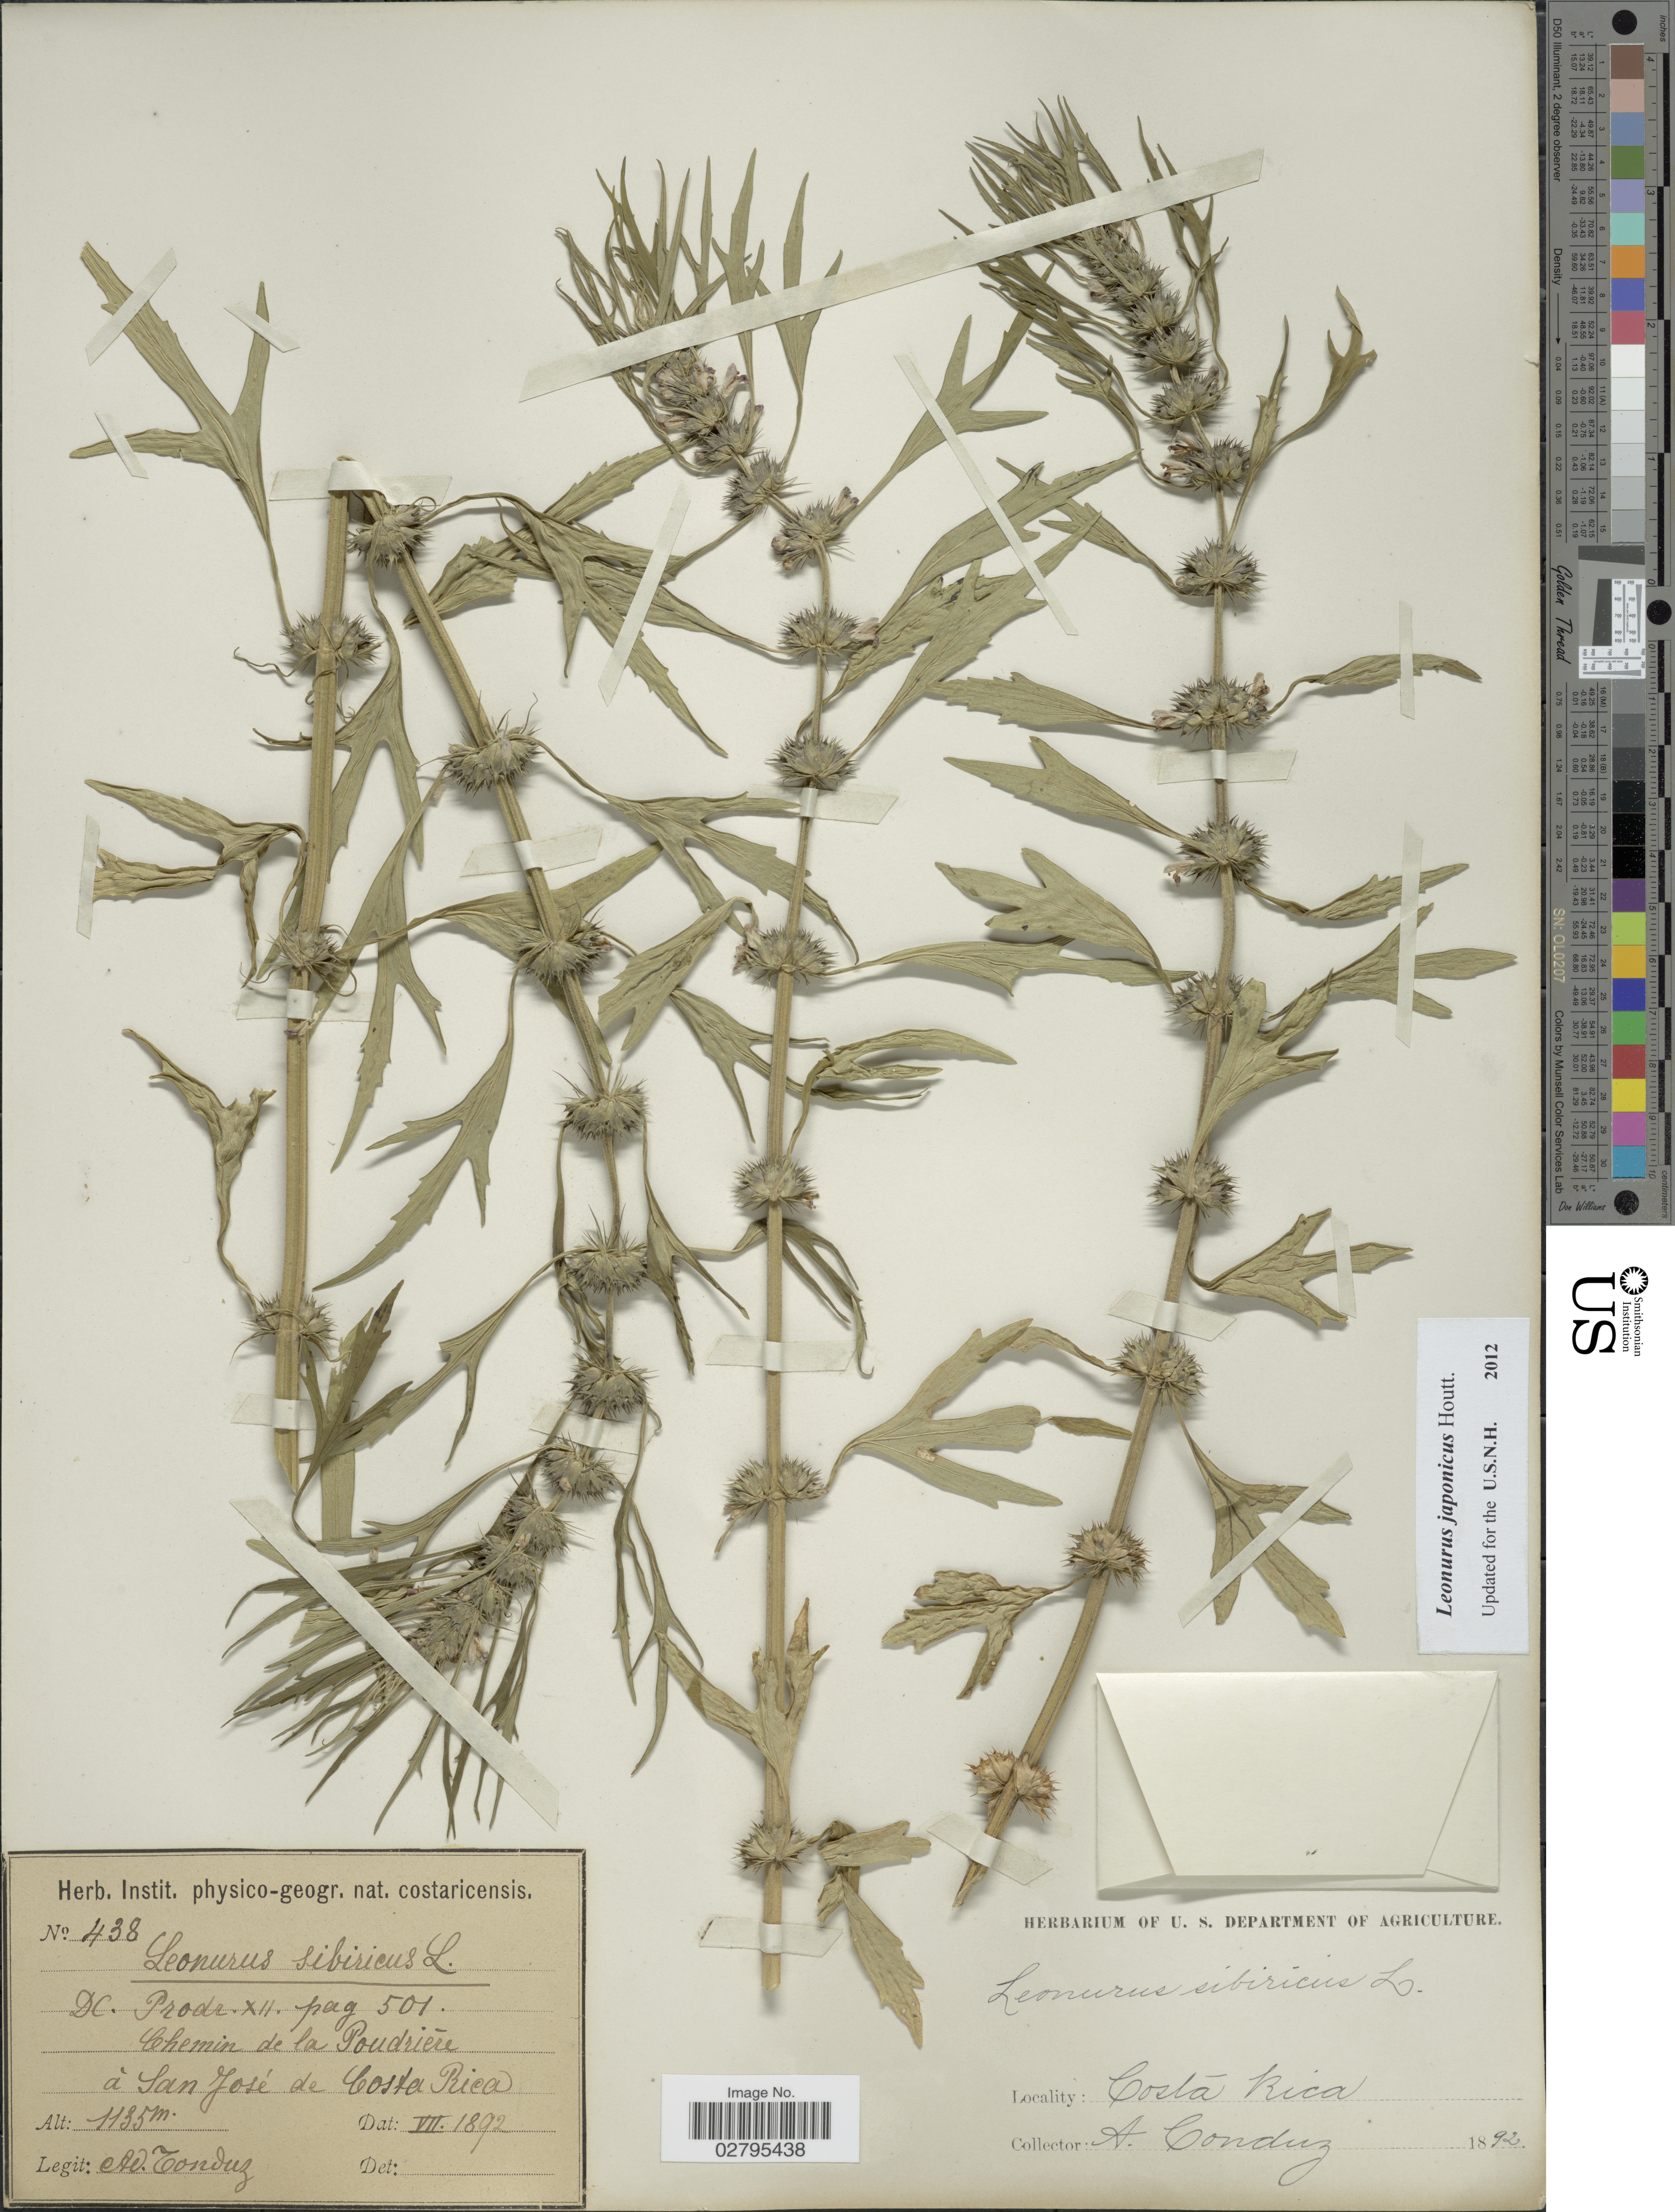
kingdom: Plantae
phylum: Tracheophyta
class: Magnoliopsida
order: Lamiales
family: Lamiaceae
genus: Leonurus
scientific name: Leonurus japonicus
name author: Houtt.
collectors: A. Tonduz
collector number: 438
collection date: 1892-07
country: Costa Rica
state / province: San José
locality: Chemin de la Poudrière à San José.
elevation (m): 1135